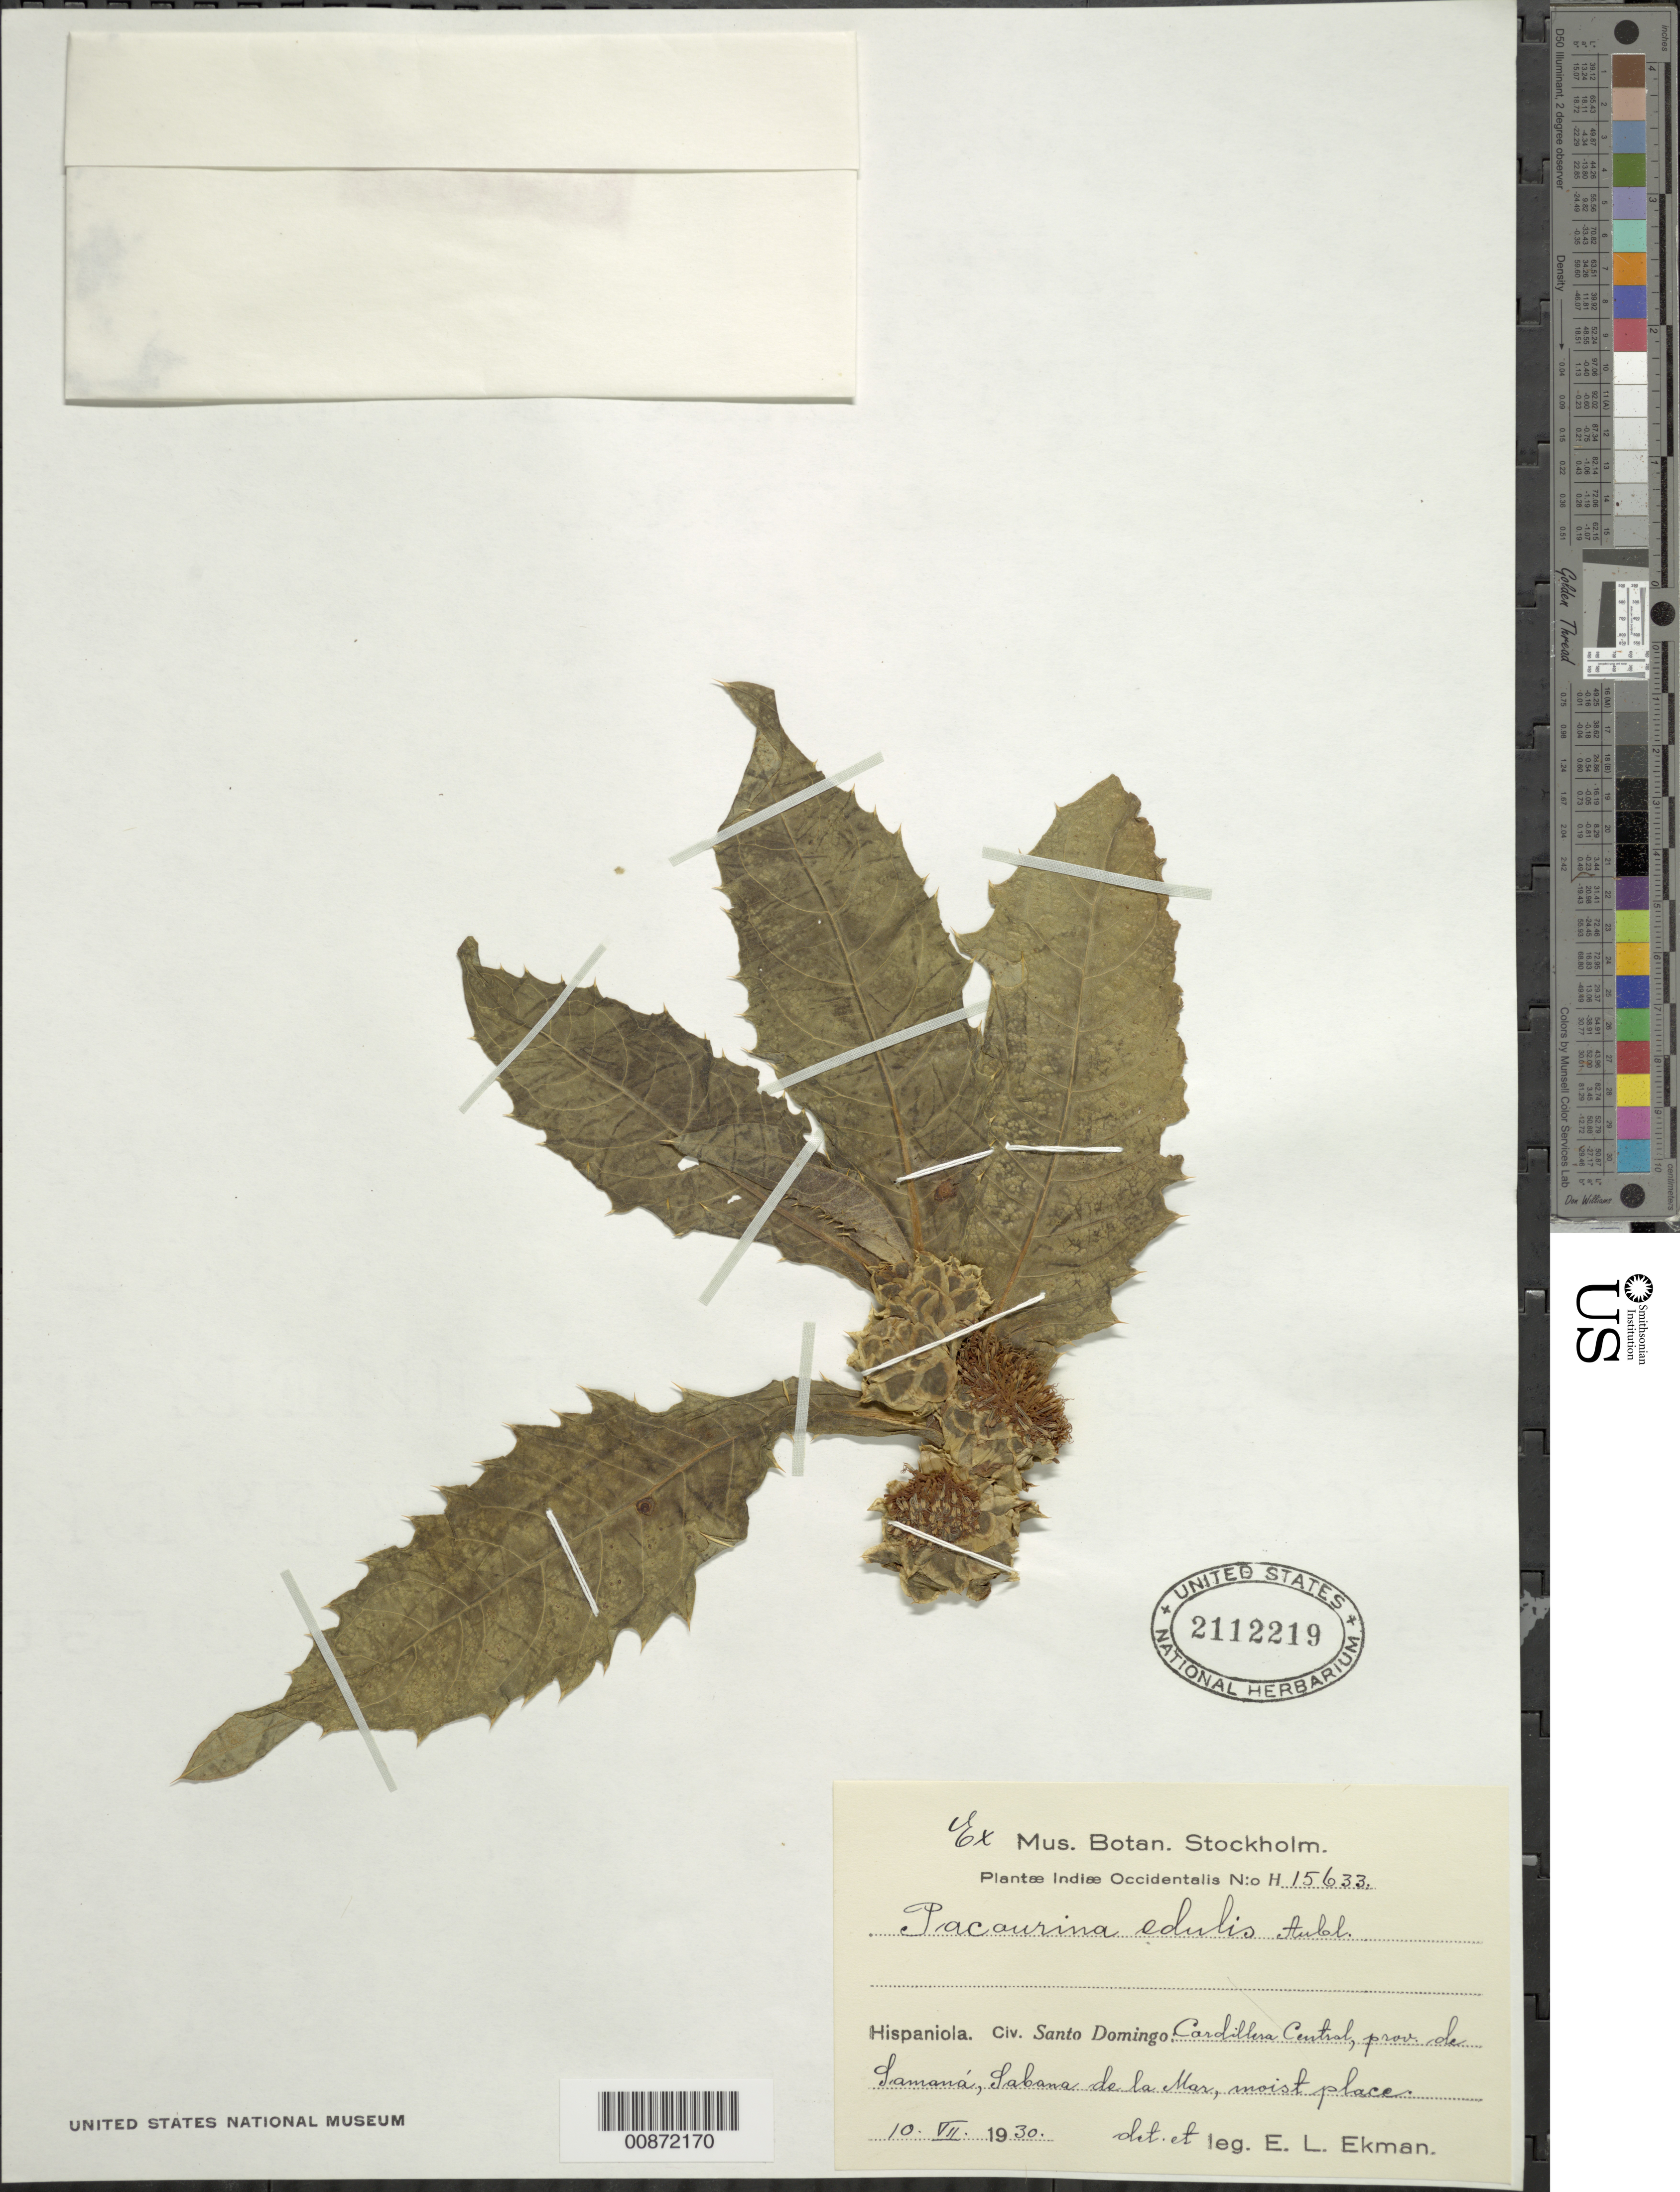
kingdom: Plantae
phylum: Tracheophyta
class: Magnoliopsida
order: Asterales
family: Asteraceae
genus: Pacourina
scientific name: Pacourina edulis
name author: Aubl.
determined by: Ekman, E. L.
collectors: E. L. Ekman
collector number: H 15633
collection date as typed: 10 Jul 1930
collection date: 1930-07-10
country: Dominican Republic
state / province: Samaná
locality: Civ. Santo Domingo. Cardillera Central, Sabana de la Mar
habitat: Sabana, moist place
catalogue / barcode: US 2112219